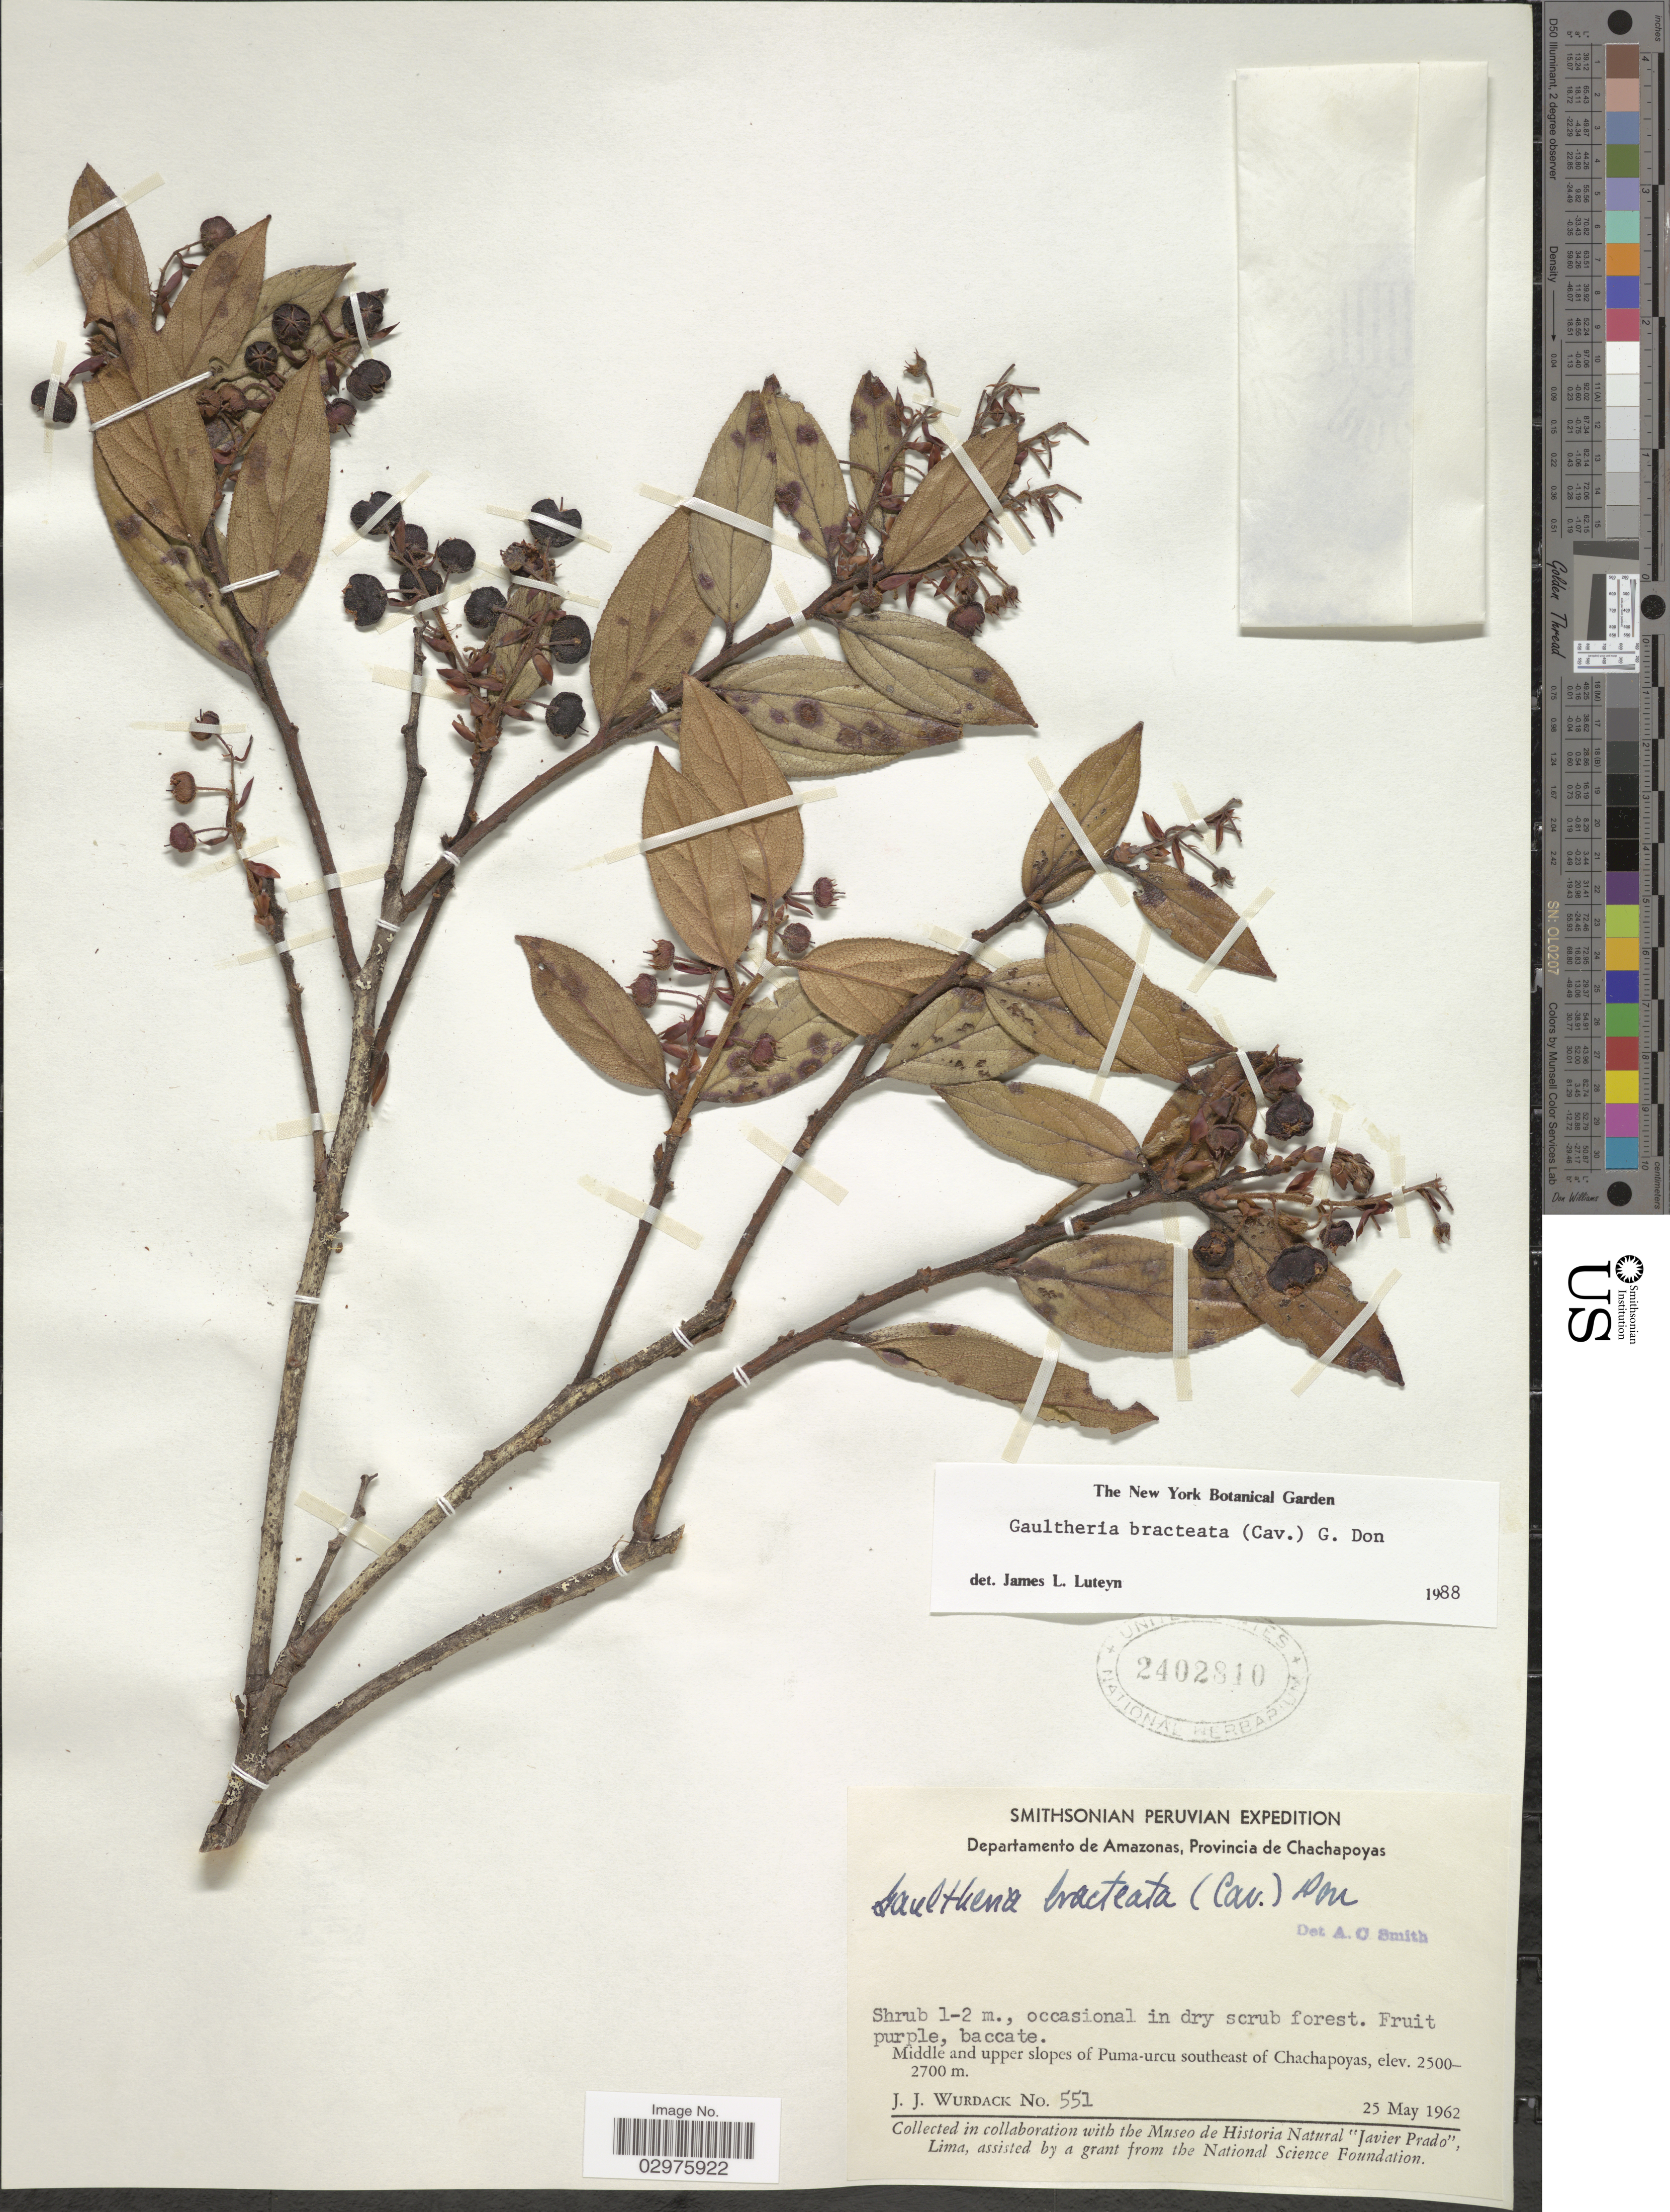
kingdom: Plantae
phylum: Tracheophyta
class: Magnoliopsida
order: Ericales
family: Ericaceae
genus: Gaultheria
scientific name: Gaultheria bracteata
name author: (Cav.) G. Don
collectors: J. J. Wurdack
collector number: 551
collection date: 1962-05-25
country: Peru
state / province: Amazonas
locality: Departamento de Amazonas, Provincia de Chachapoyas. Middle and upper slopes of Puma-urca southeast of Chachapoyas.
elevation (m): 2500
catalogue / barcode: US 2402810